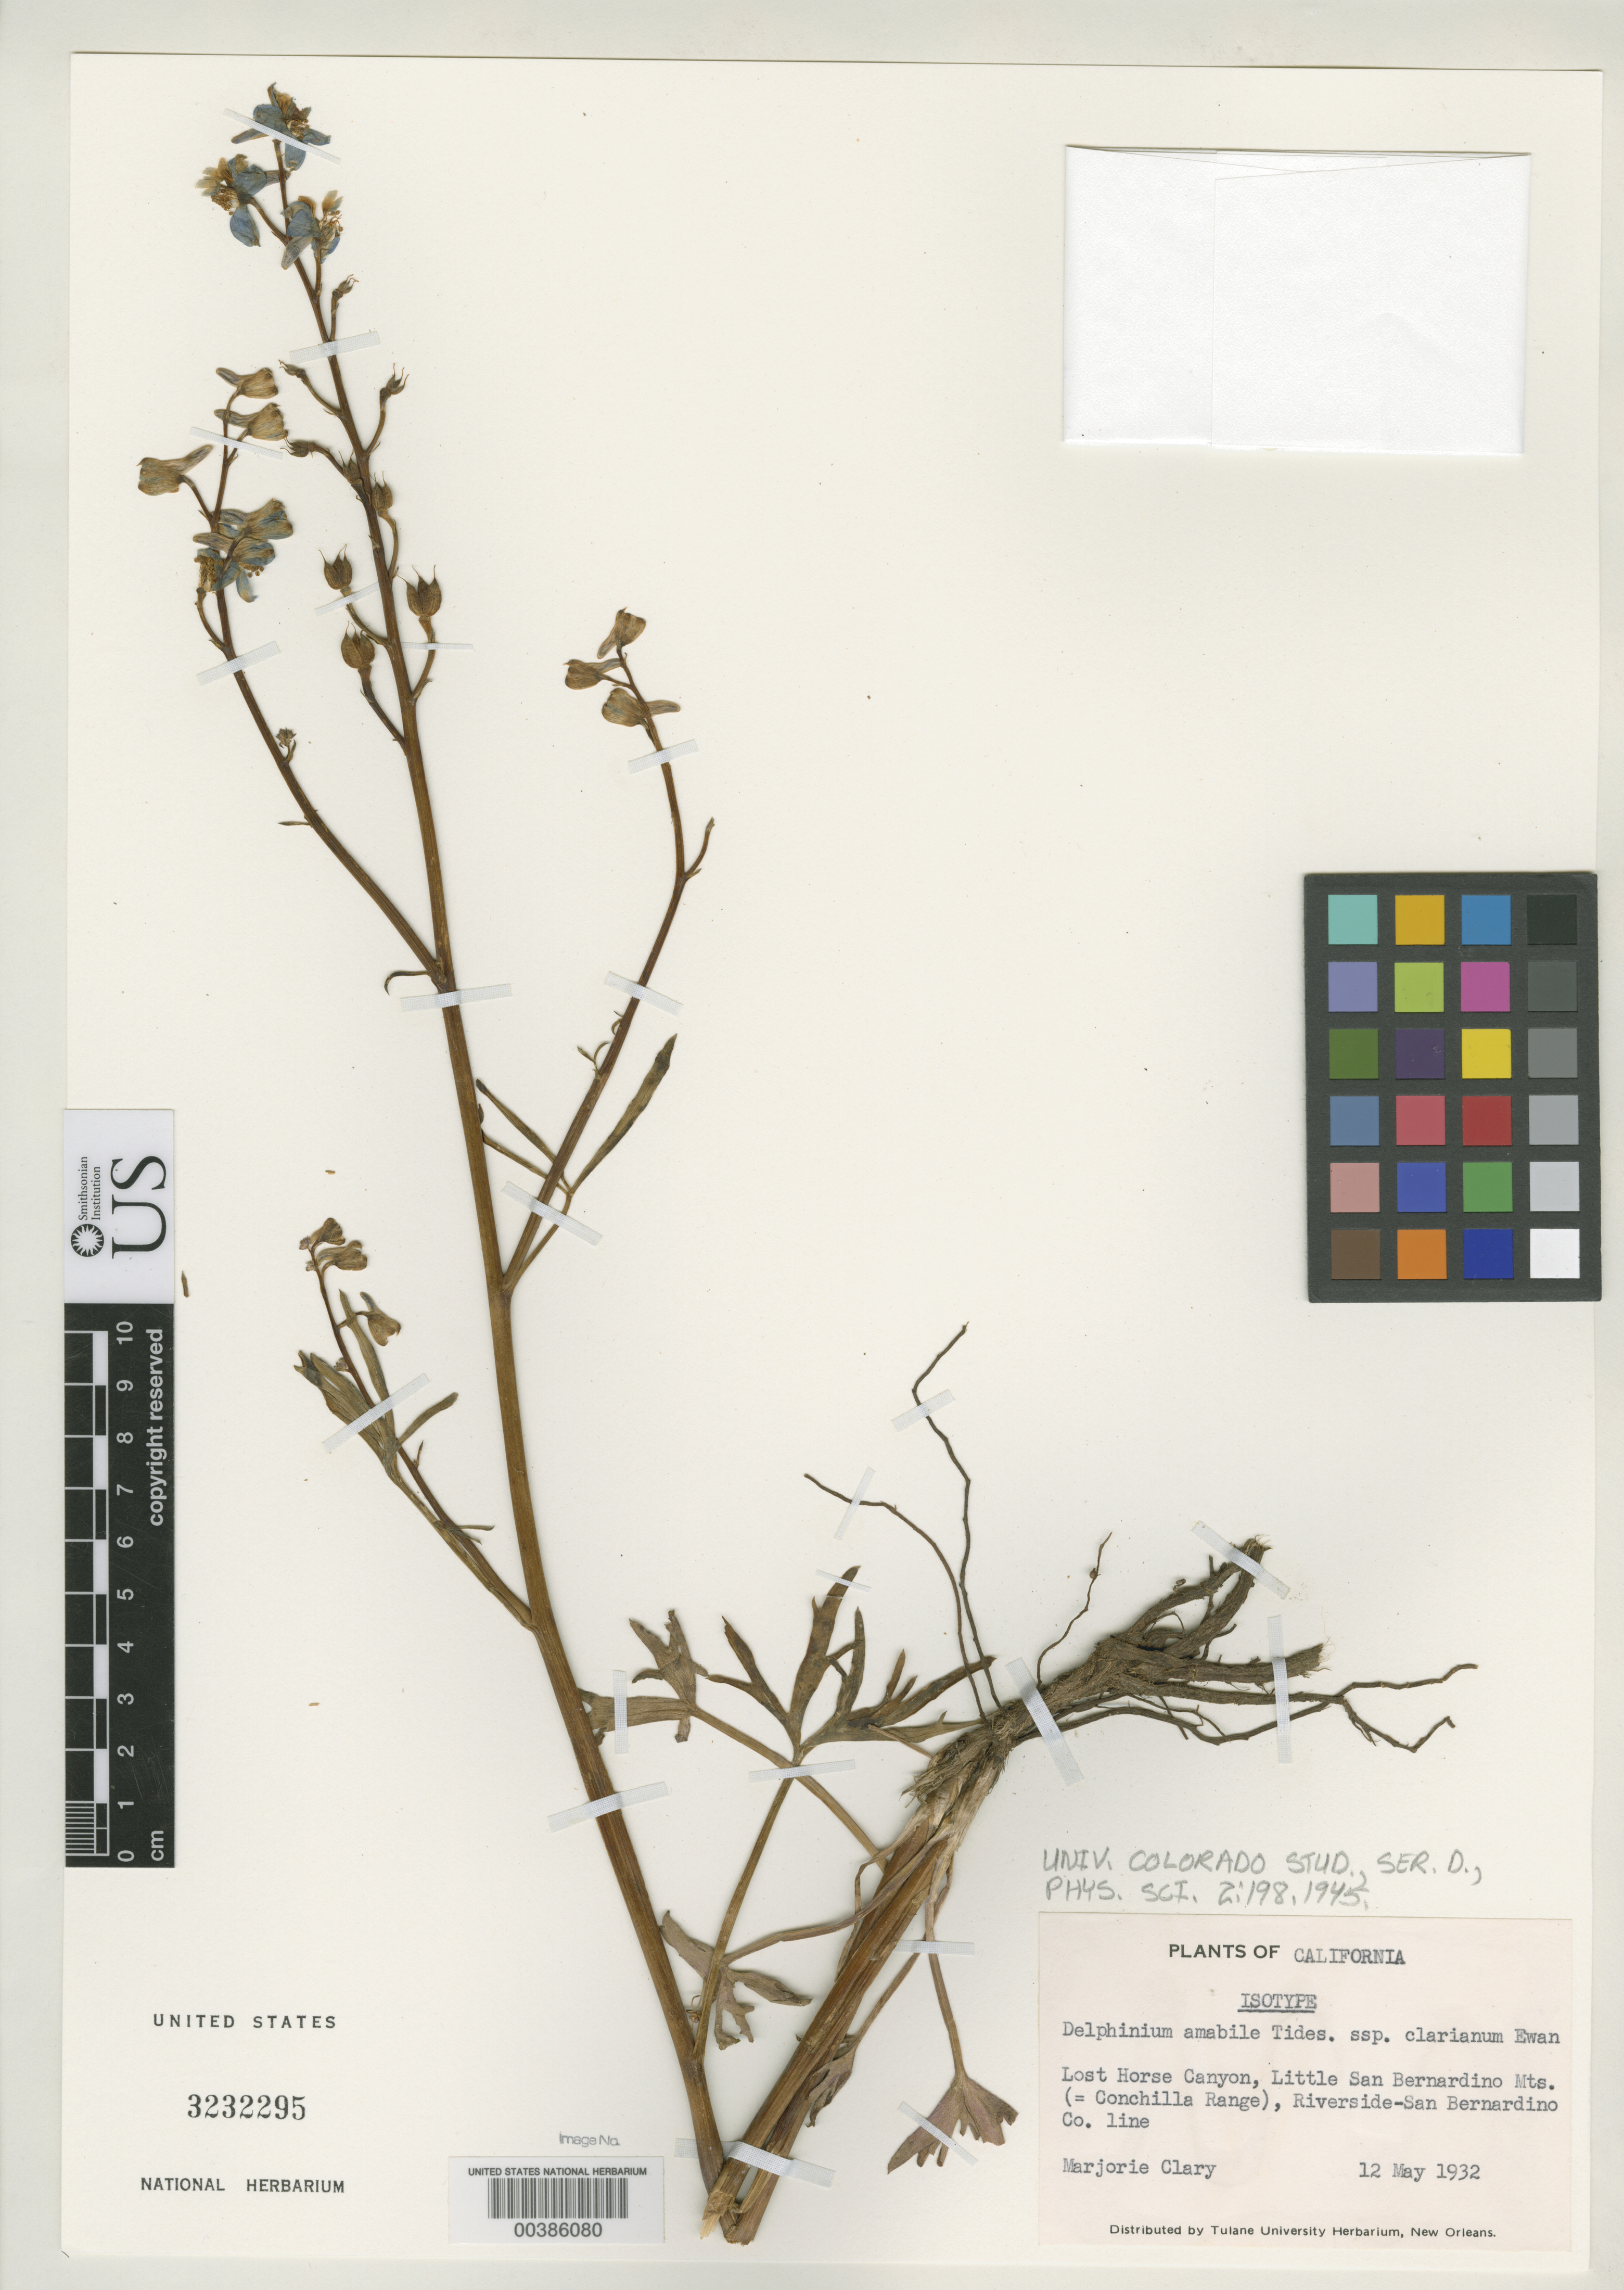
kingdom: Plantae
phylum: Tracheophyta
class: Magnoliopsida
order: Ranunculales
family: Ranunculaceae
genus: Delphinium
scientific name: Delphinium amabile subsp. clarianum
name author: Ewan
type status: Isotype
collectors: M. Clary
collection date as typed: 12 May 1932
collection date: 1932-05-12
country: United States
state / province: California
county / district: San Bernardino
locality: Losthorse Canyon, Little San Bernardino Mts. (=Conchilla range), Riverside - San Bernardino Co. line.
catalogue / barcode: US 3232295